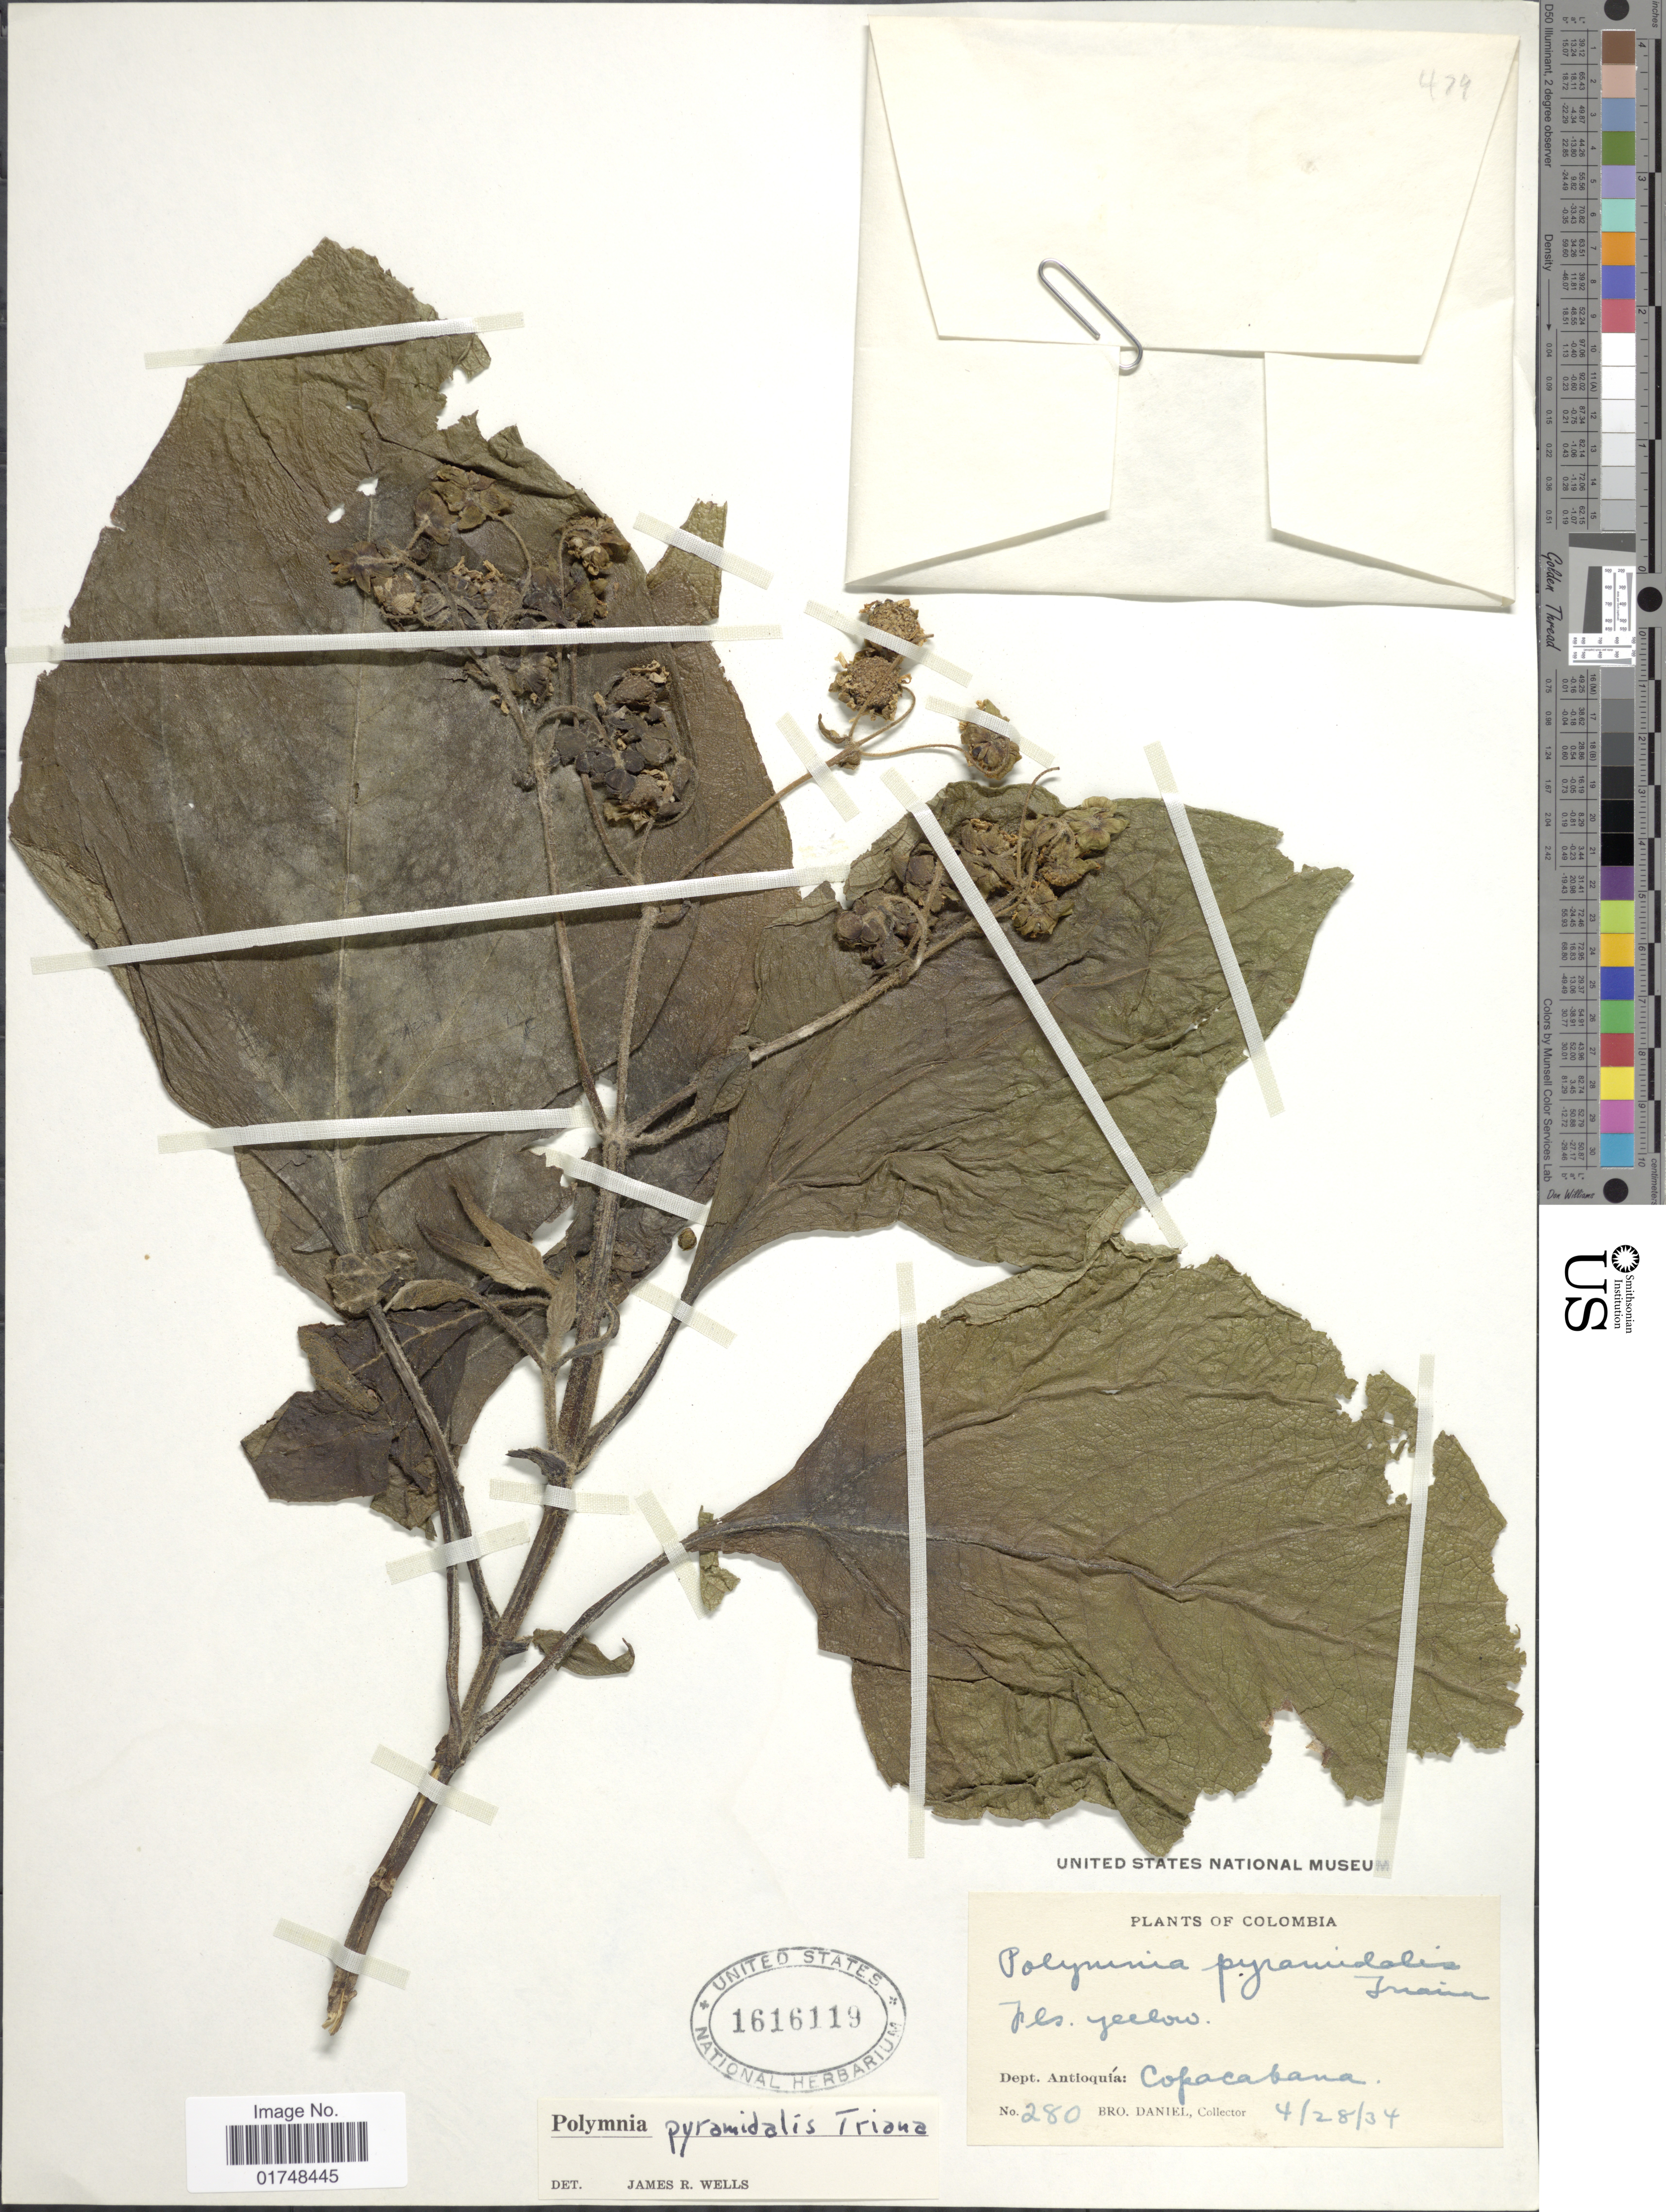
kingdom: Plantae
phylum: Tracheophyta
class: Magnoliopsida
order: Asterales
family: Asteraceae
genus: Smallanthus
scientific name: Smallanthus pyramidalis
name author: (Triana) H. Rob.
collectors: Bro. Daniel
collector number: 280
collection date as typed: Transcribed d/m/y: 28/4/34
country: Colombia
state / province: Antioquia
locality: Copacabana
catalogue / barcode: US 1616119